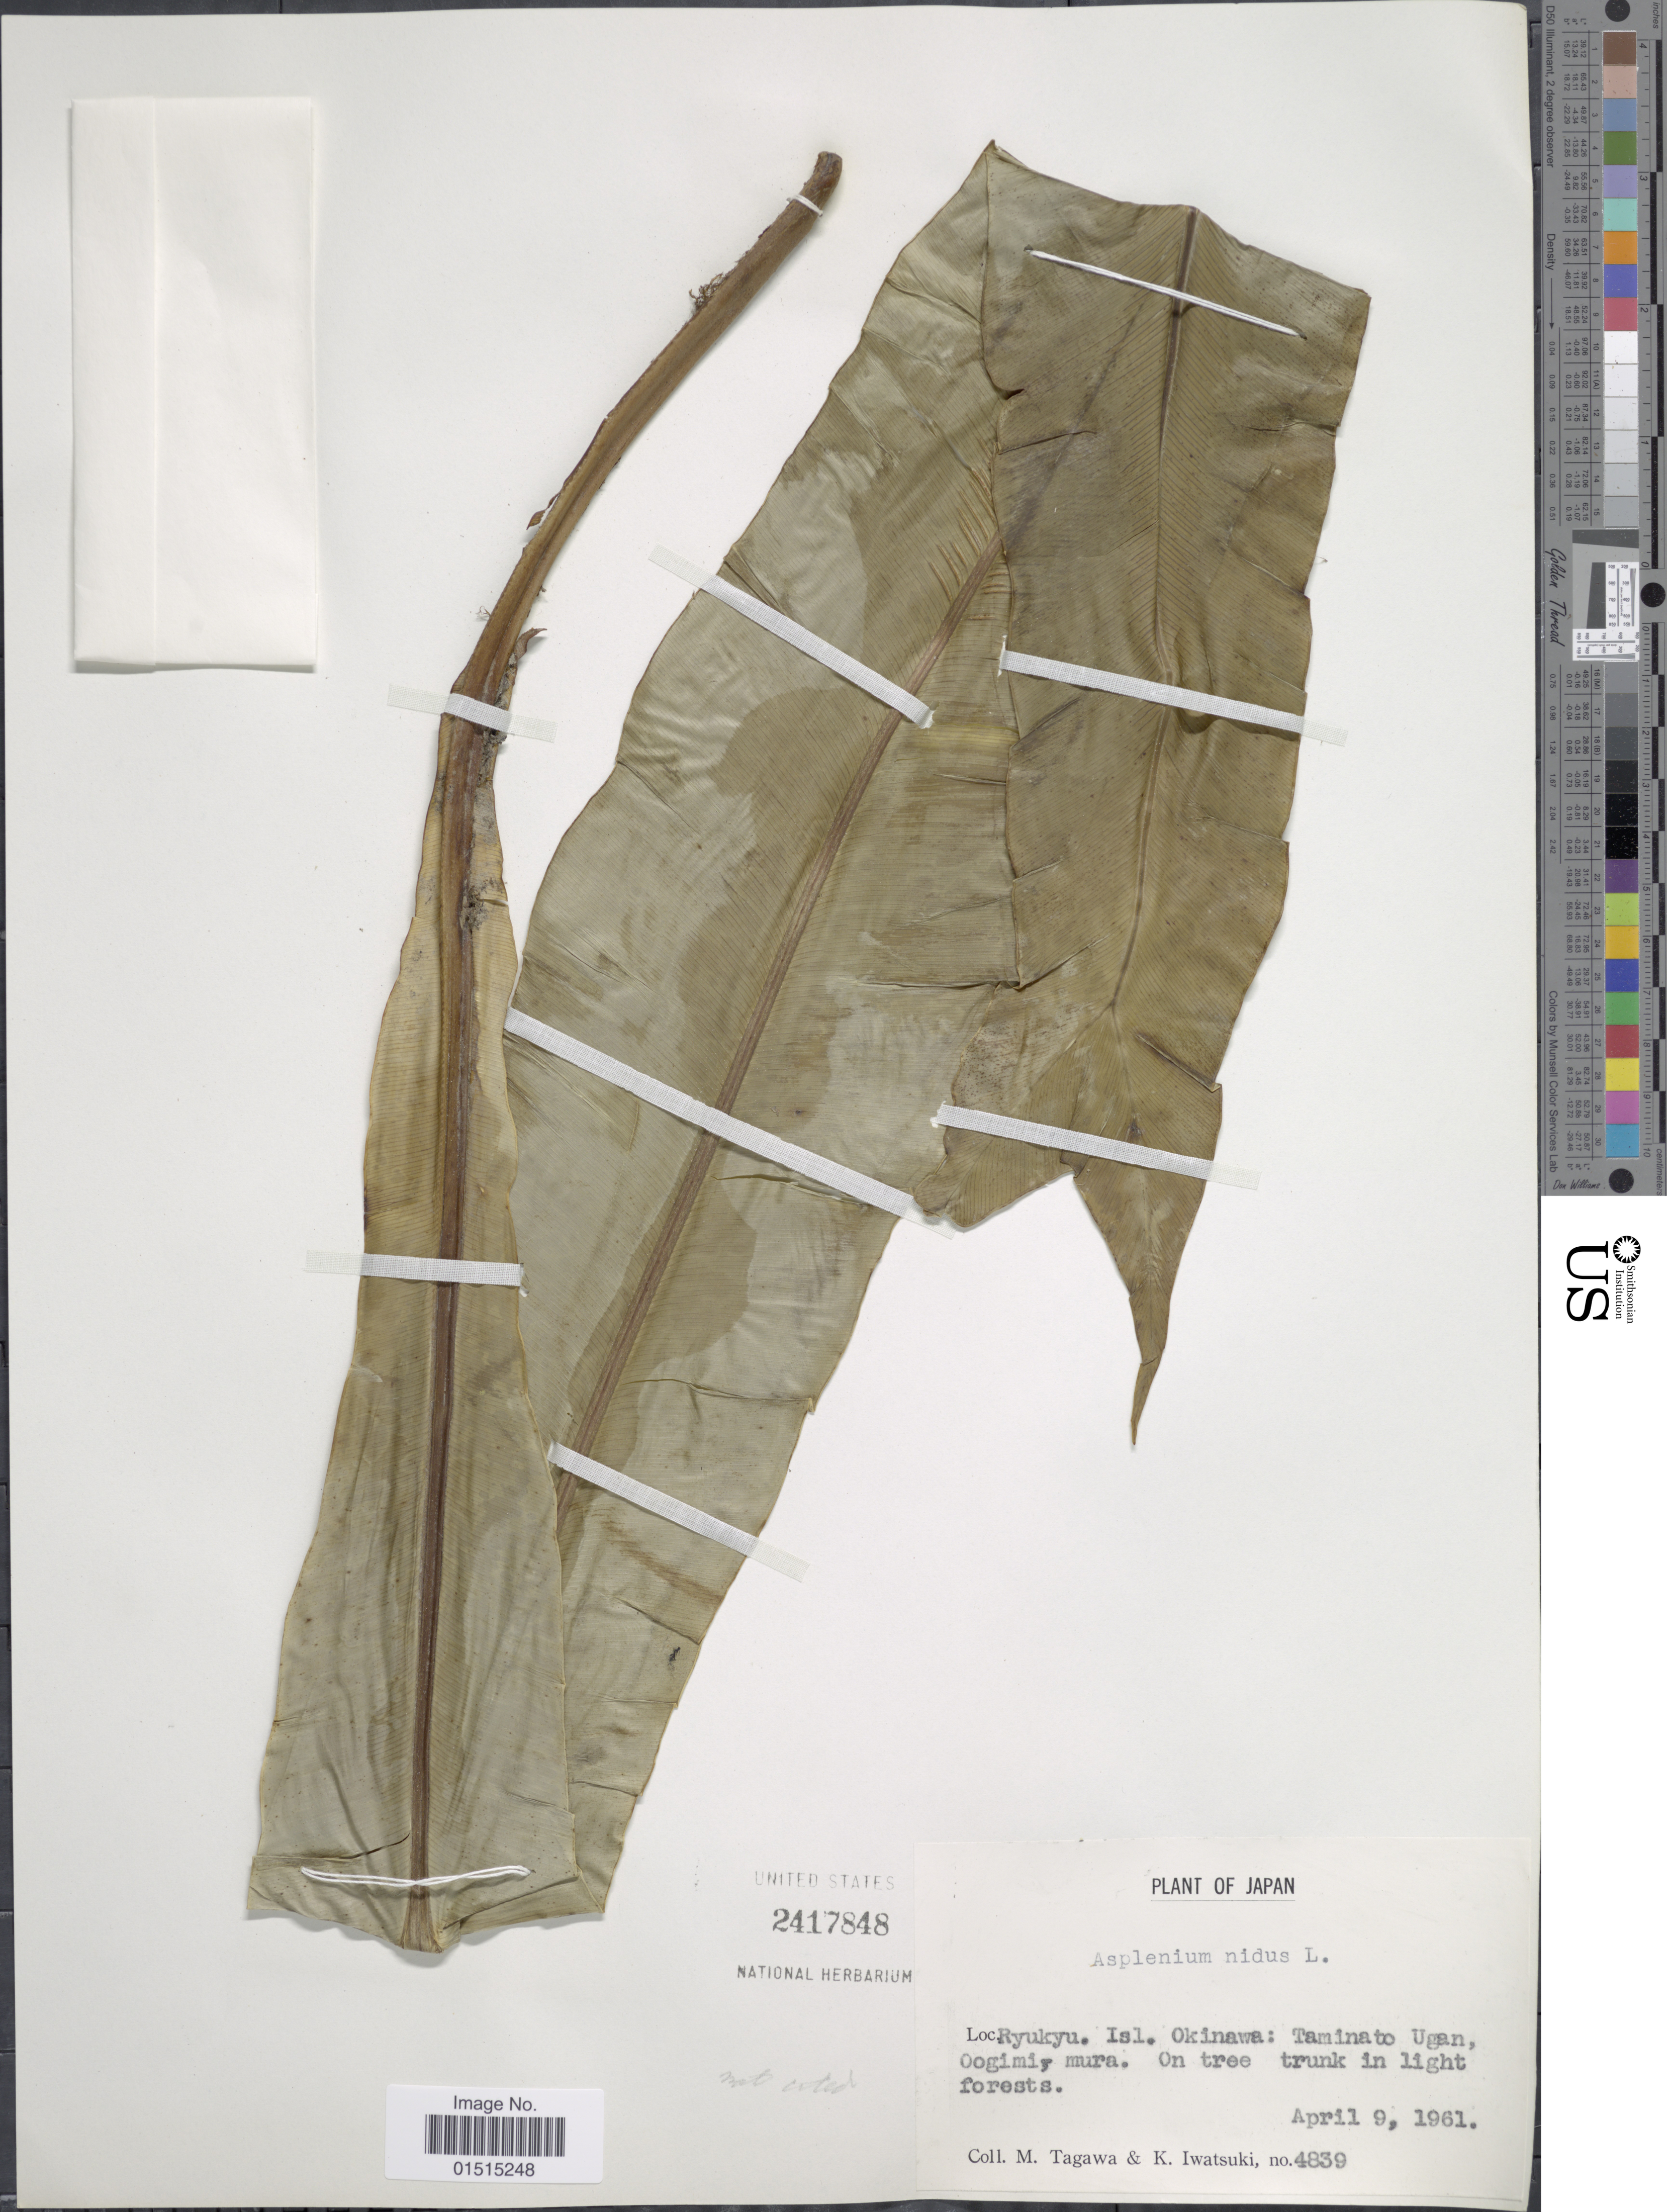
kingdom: Plantae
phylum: Tracheophyta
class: Polypodiopsida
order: Polypodiales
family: Aspleniaceae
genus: Asplenium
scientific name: Asplenium normale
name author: D. Don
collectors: M. Tagawa & K. Iwatsuki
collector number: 4839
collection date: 1961-04-09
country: Japan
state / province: Okinawa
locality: Ryukyu: Taminato Ugan, Oogimi mura. On tree trunk in light forests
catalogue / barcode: US 2417848